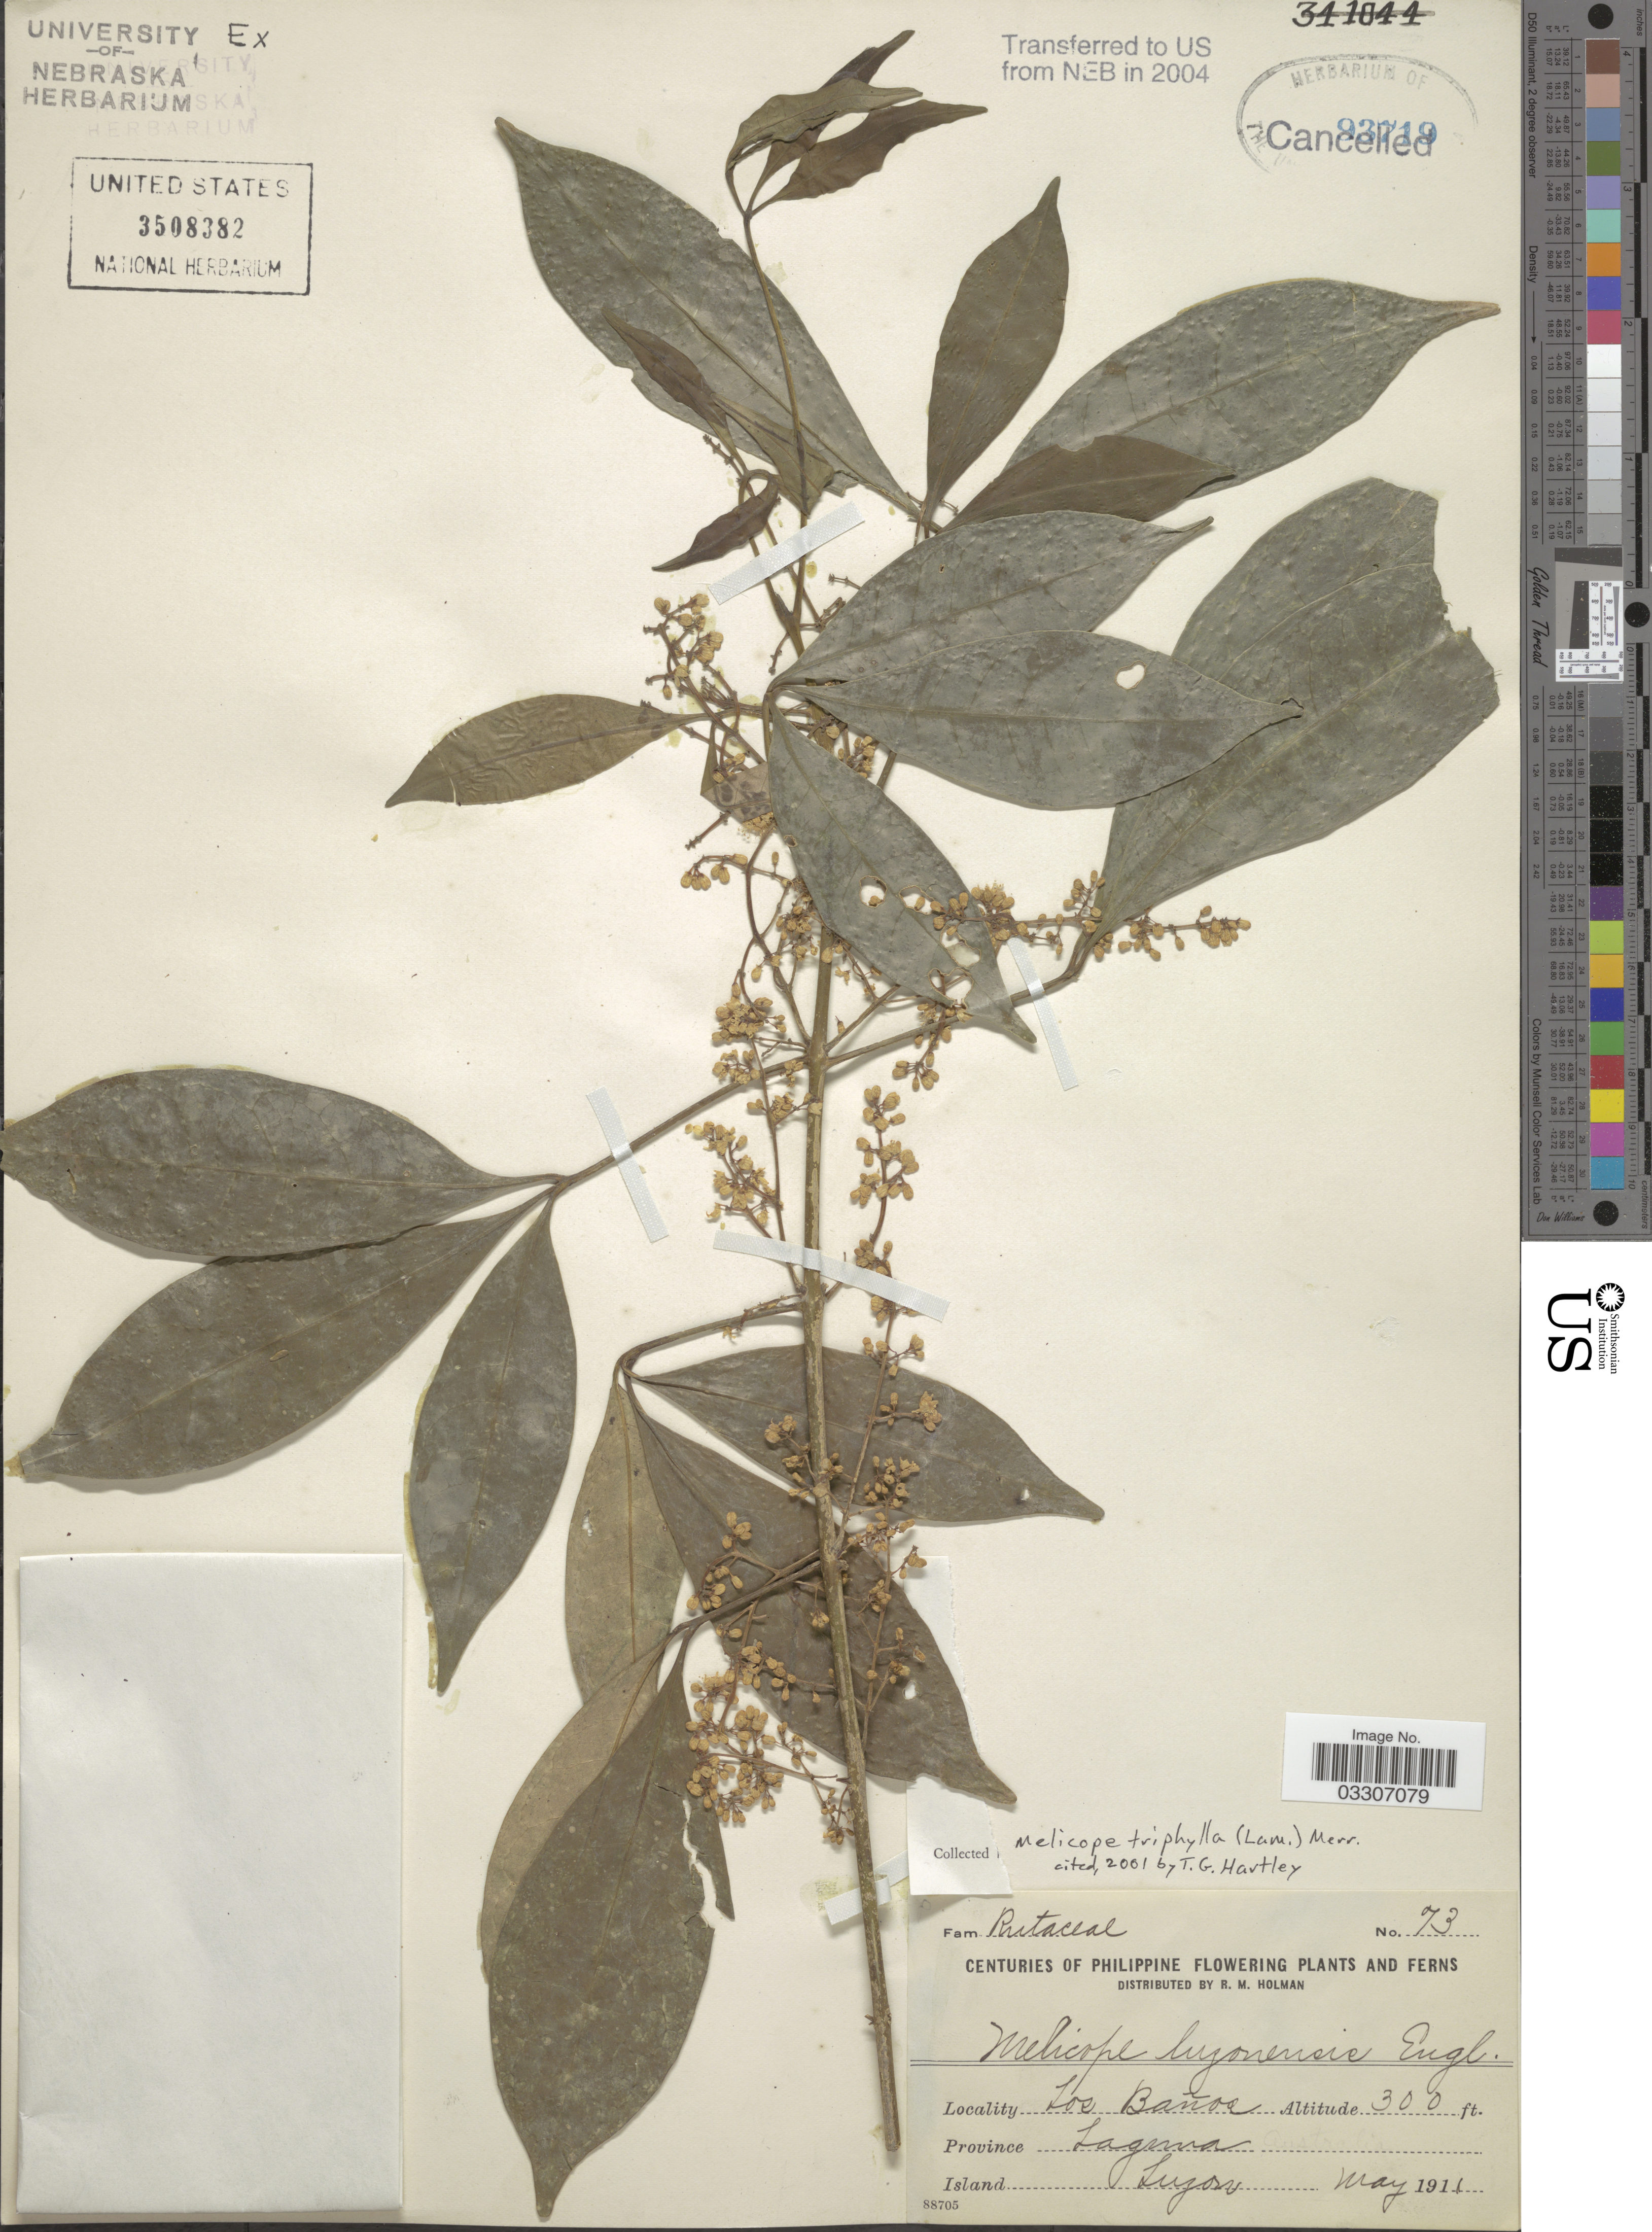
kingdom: Plantae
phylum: Tracheophyta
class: Magnoliopsida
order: Sapindales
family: Rutaceae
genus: Melicope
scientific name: Melicope triphylla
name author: (Lam.) Merr.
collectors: R. Holman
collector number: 73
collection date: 1911-05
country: Philippines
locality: Los Baños. Province Laguna. Island Luzon.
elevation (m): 91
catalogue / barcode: US 3508382